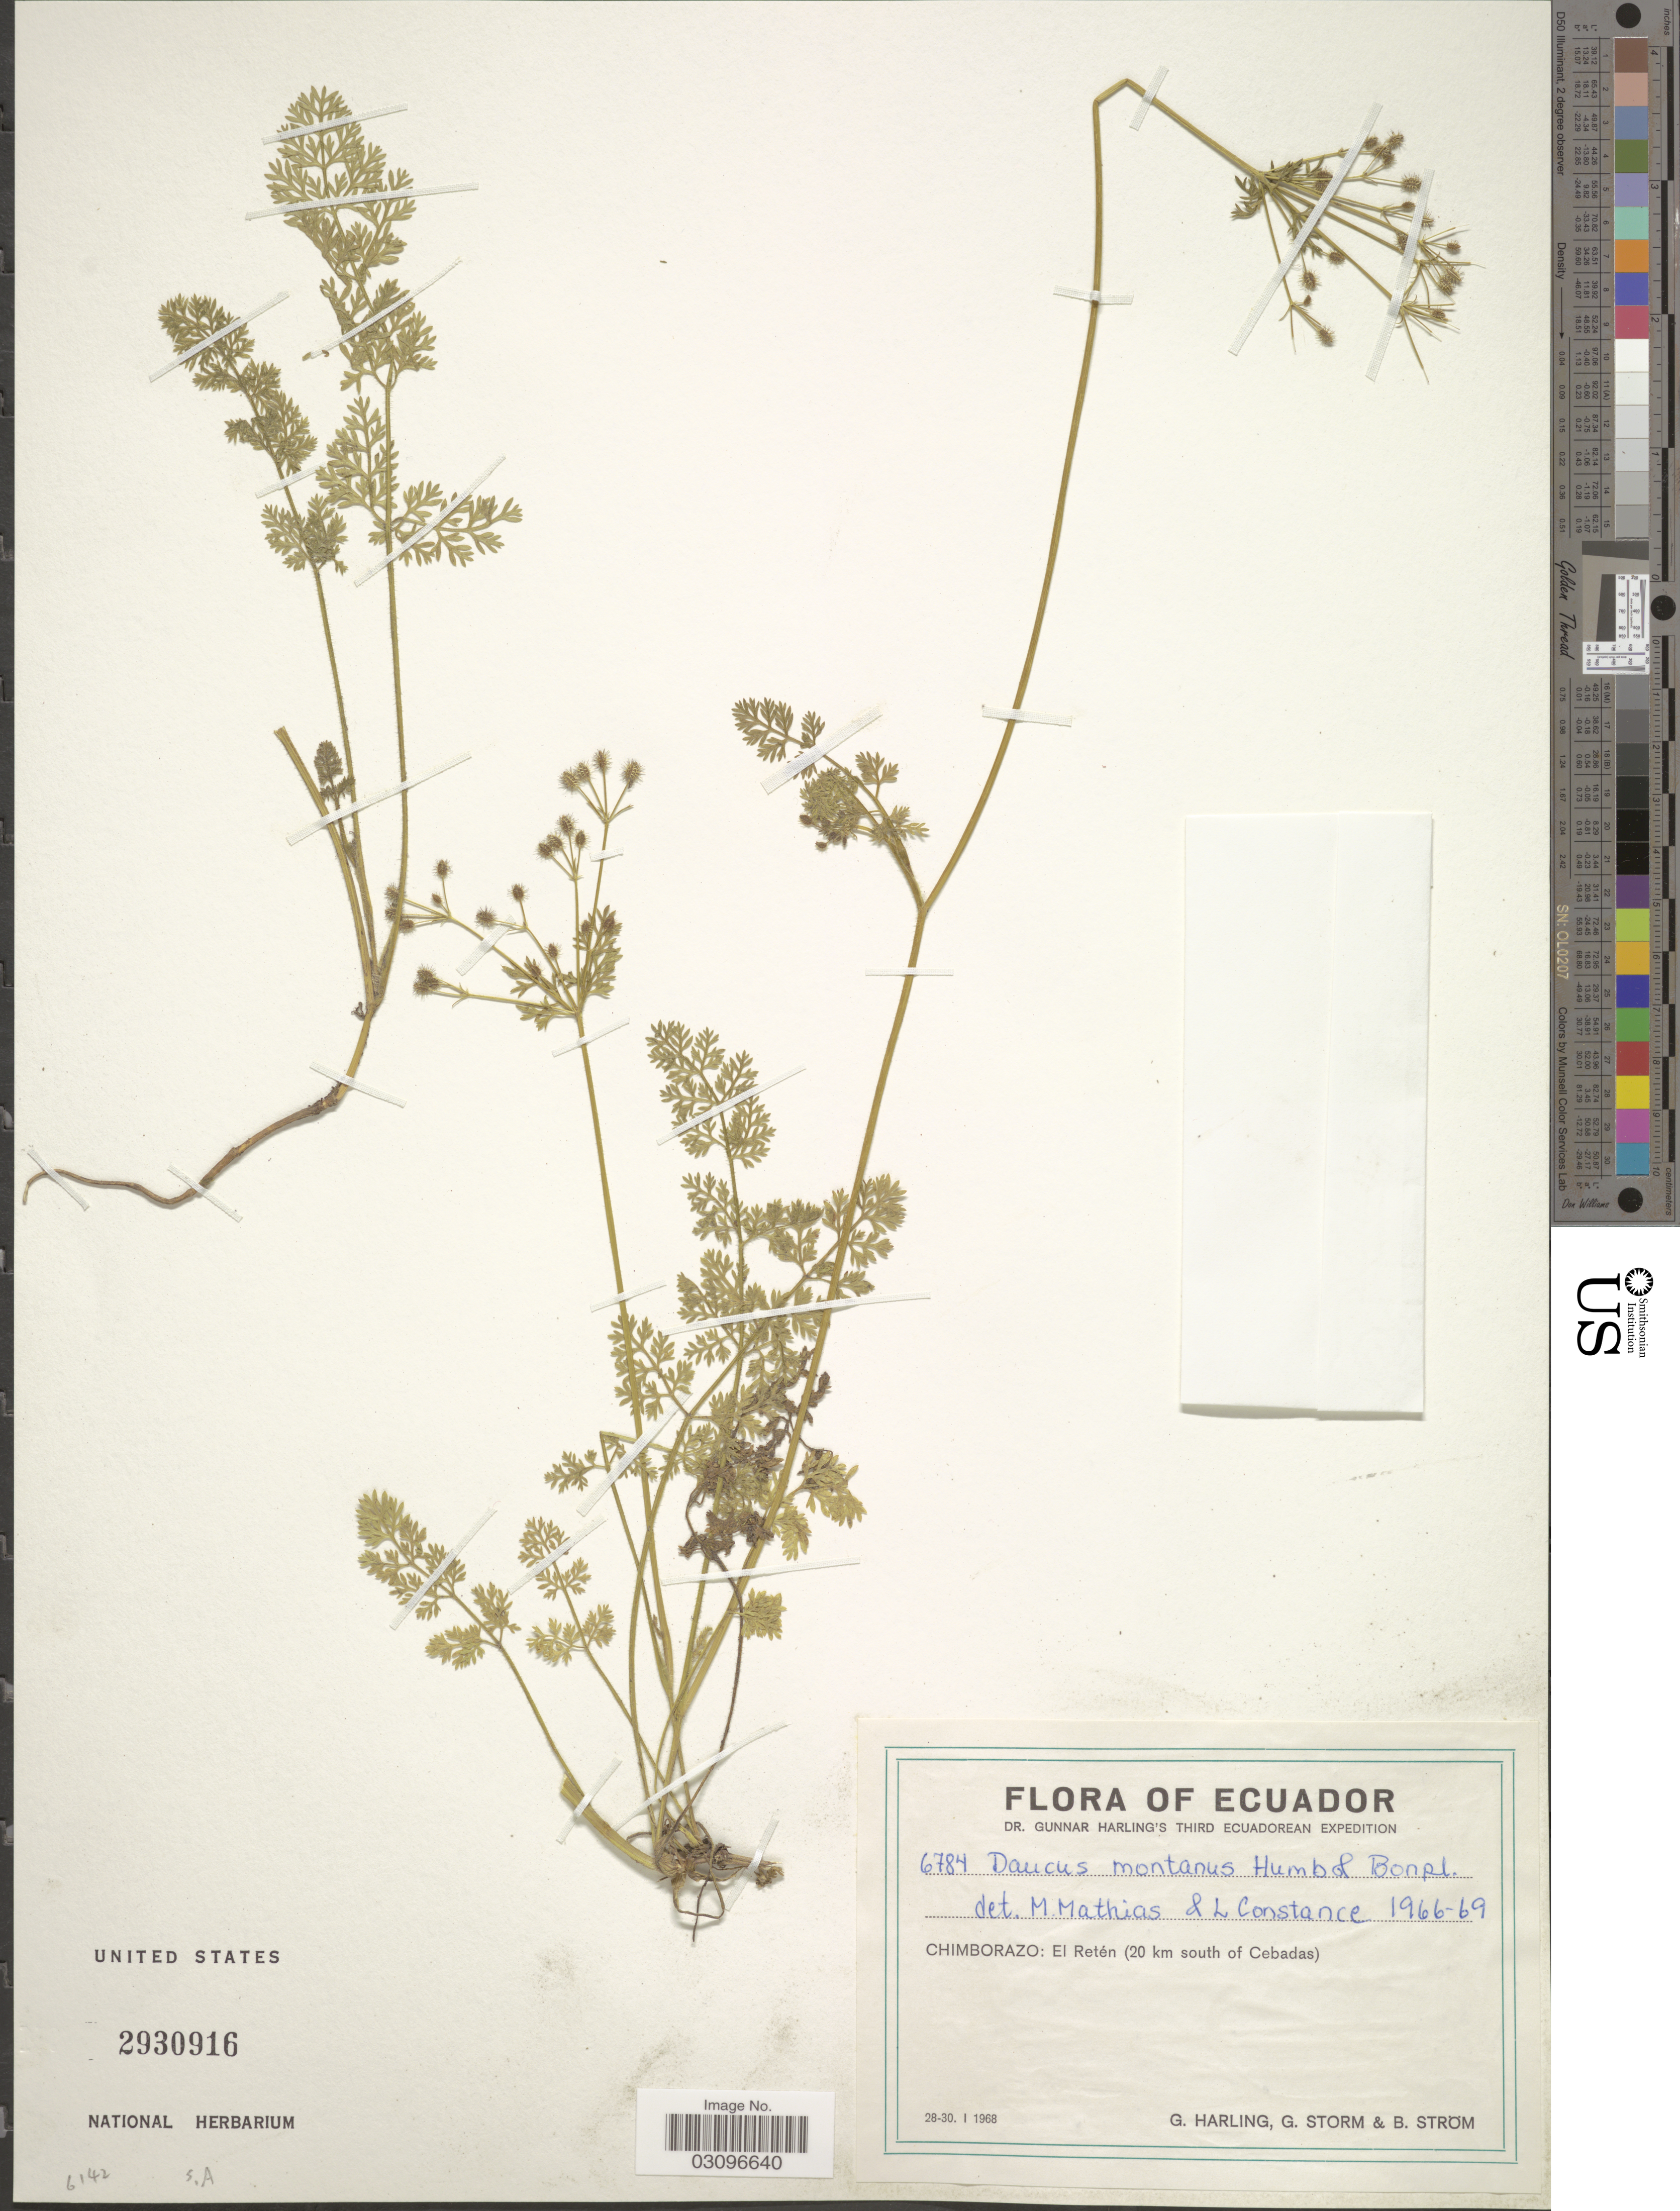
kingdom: Plantae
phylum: Tracheophyta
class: Magnoliopsida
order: Apiales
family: Apiaceae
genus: Daucus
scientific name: Daucus montanus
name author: Humb. & Bonpl. ex Spreng.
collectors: G. Harling, G. Storm & B. Ström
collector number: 6784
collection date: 1966/1969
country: Ecuador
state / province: Chimborazo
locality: El Retén (20 km south of Cebadas).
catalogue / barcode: US 2930916